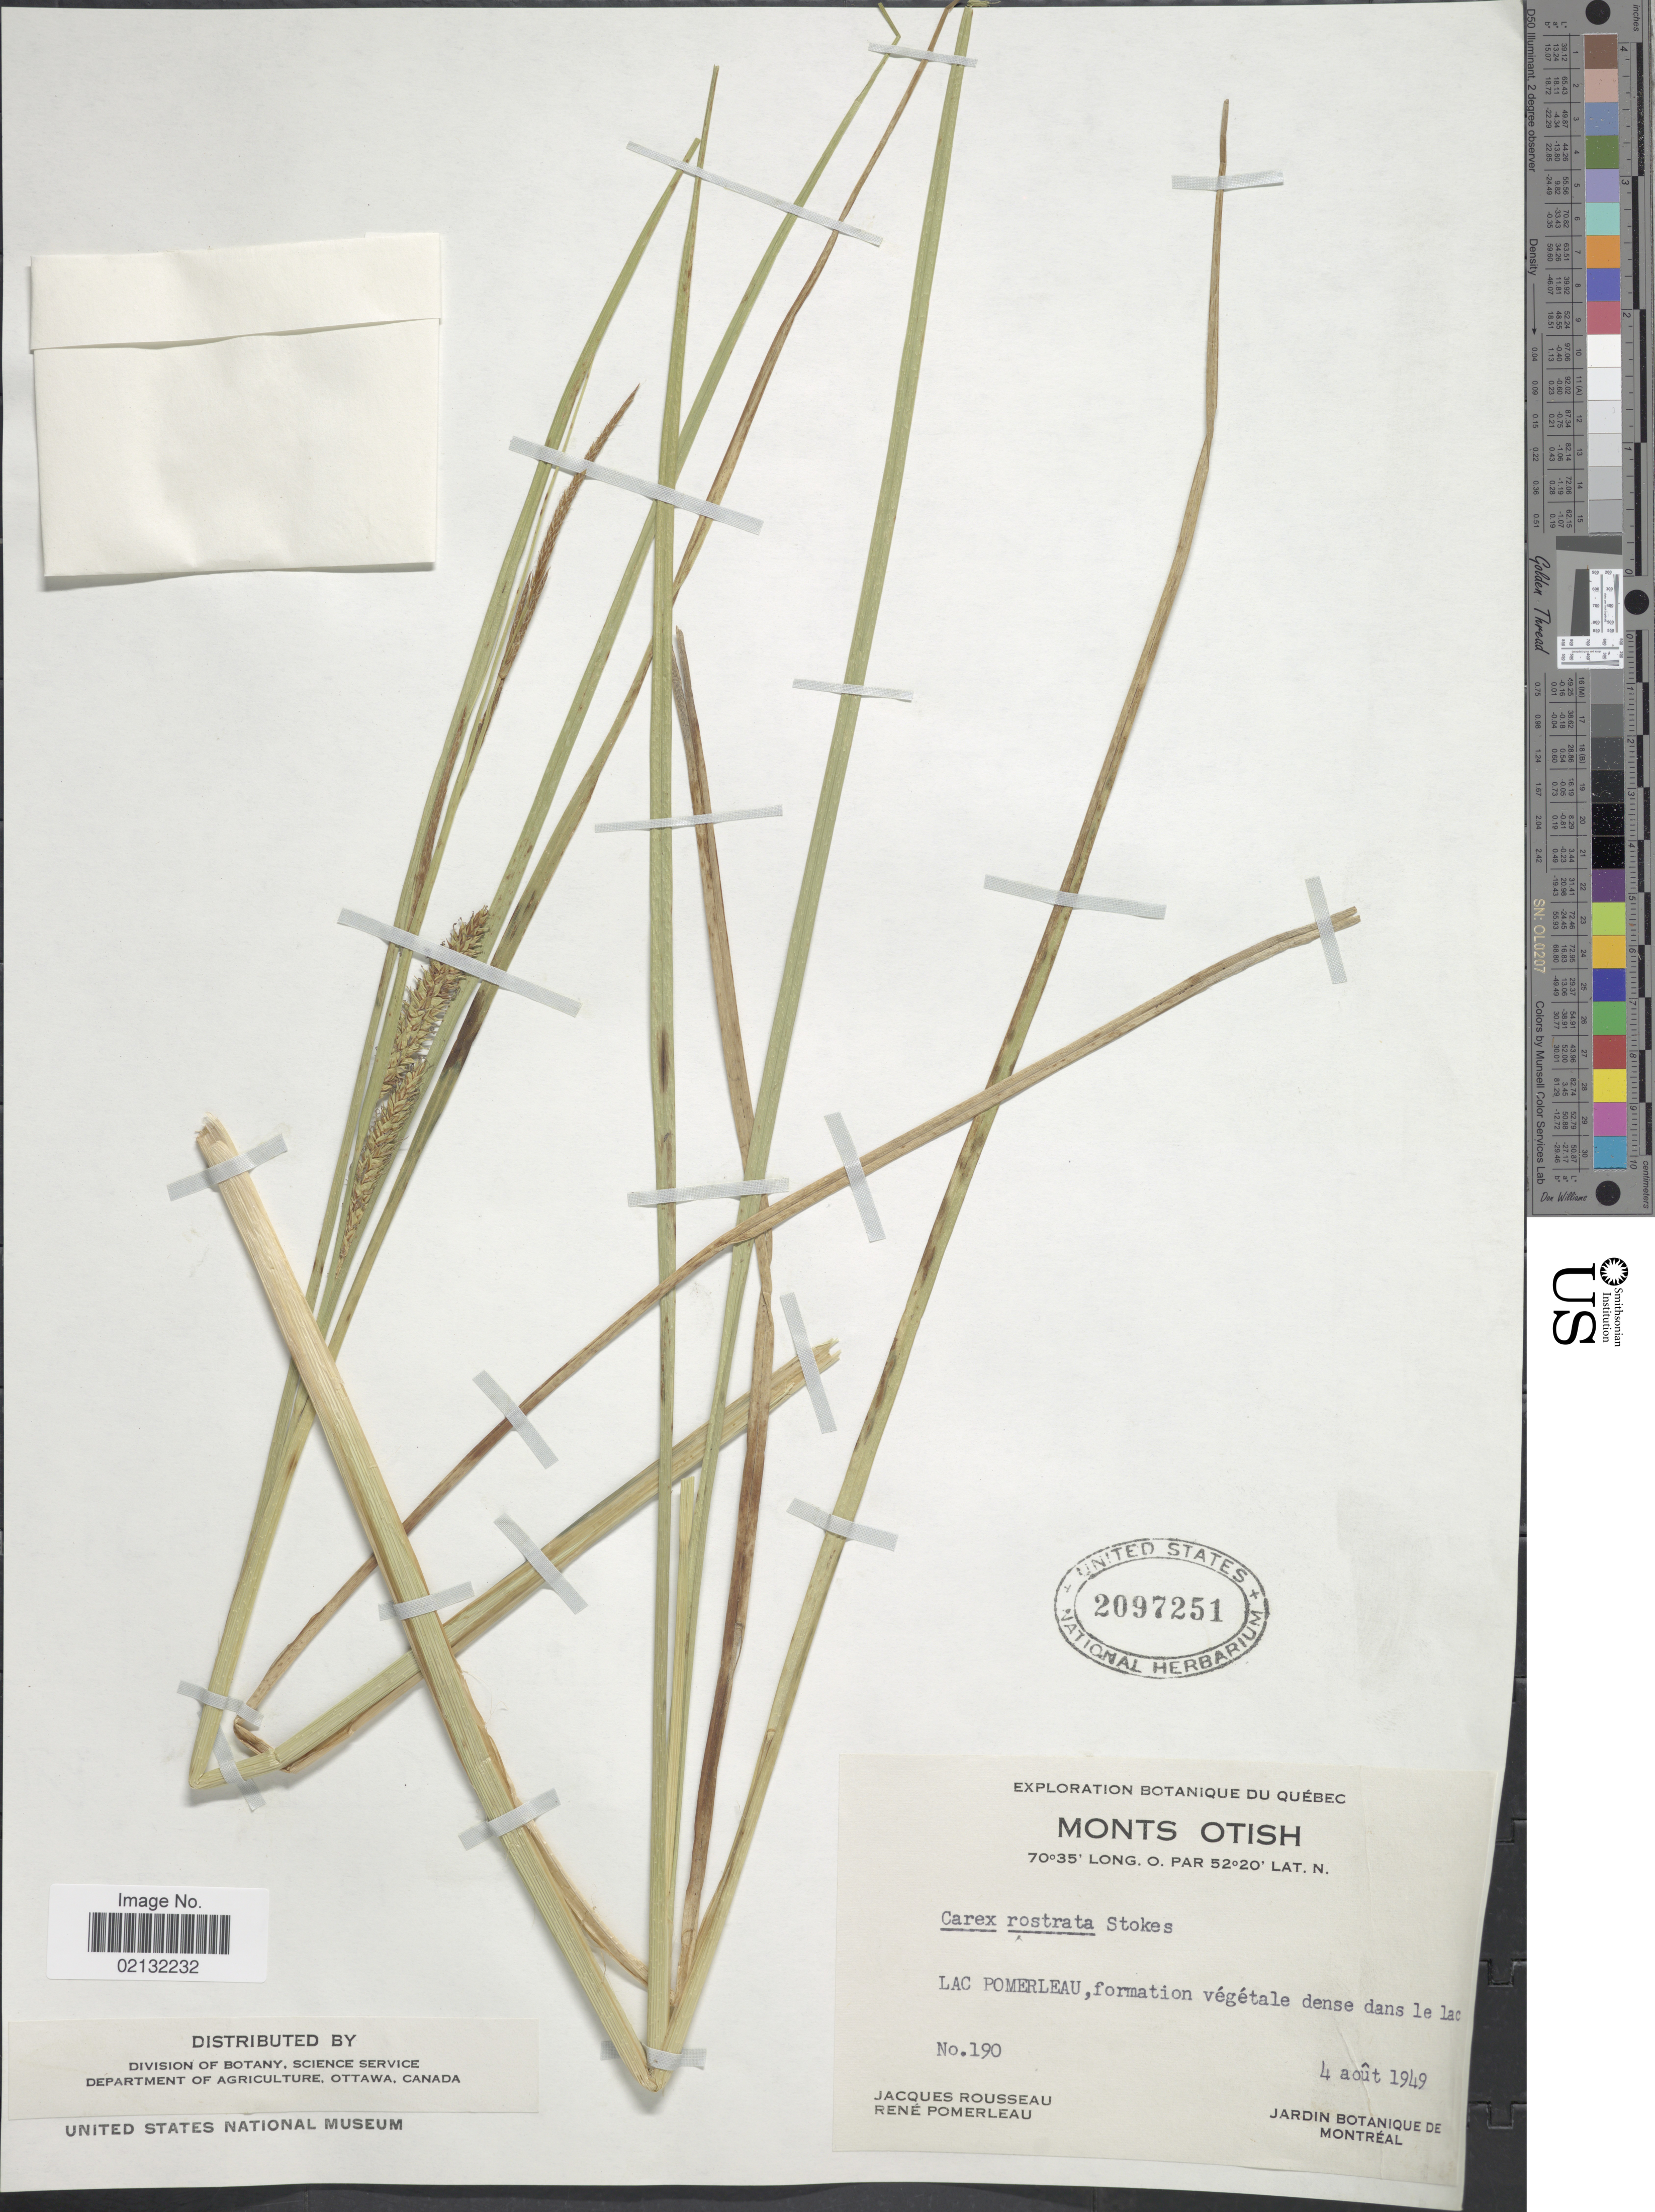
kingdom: Plantae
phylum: Tracheophyta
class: Liliopsida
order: Poales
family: Cyperaceae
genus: Carex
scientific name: Carex rostrata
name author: Stokes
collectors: J. Rousseau & R. Pomerleau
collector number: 190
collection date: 1949-08-04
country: Canada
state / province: Quebec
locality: Monts Otish, Lac Pomerleau, formation vegetale danse dans le lac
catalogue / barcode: US 2097251